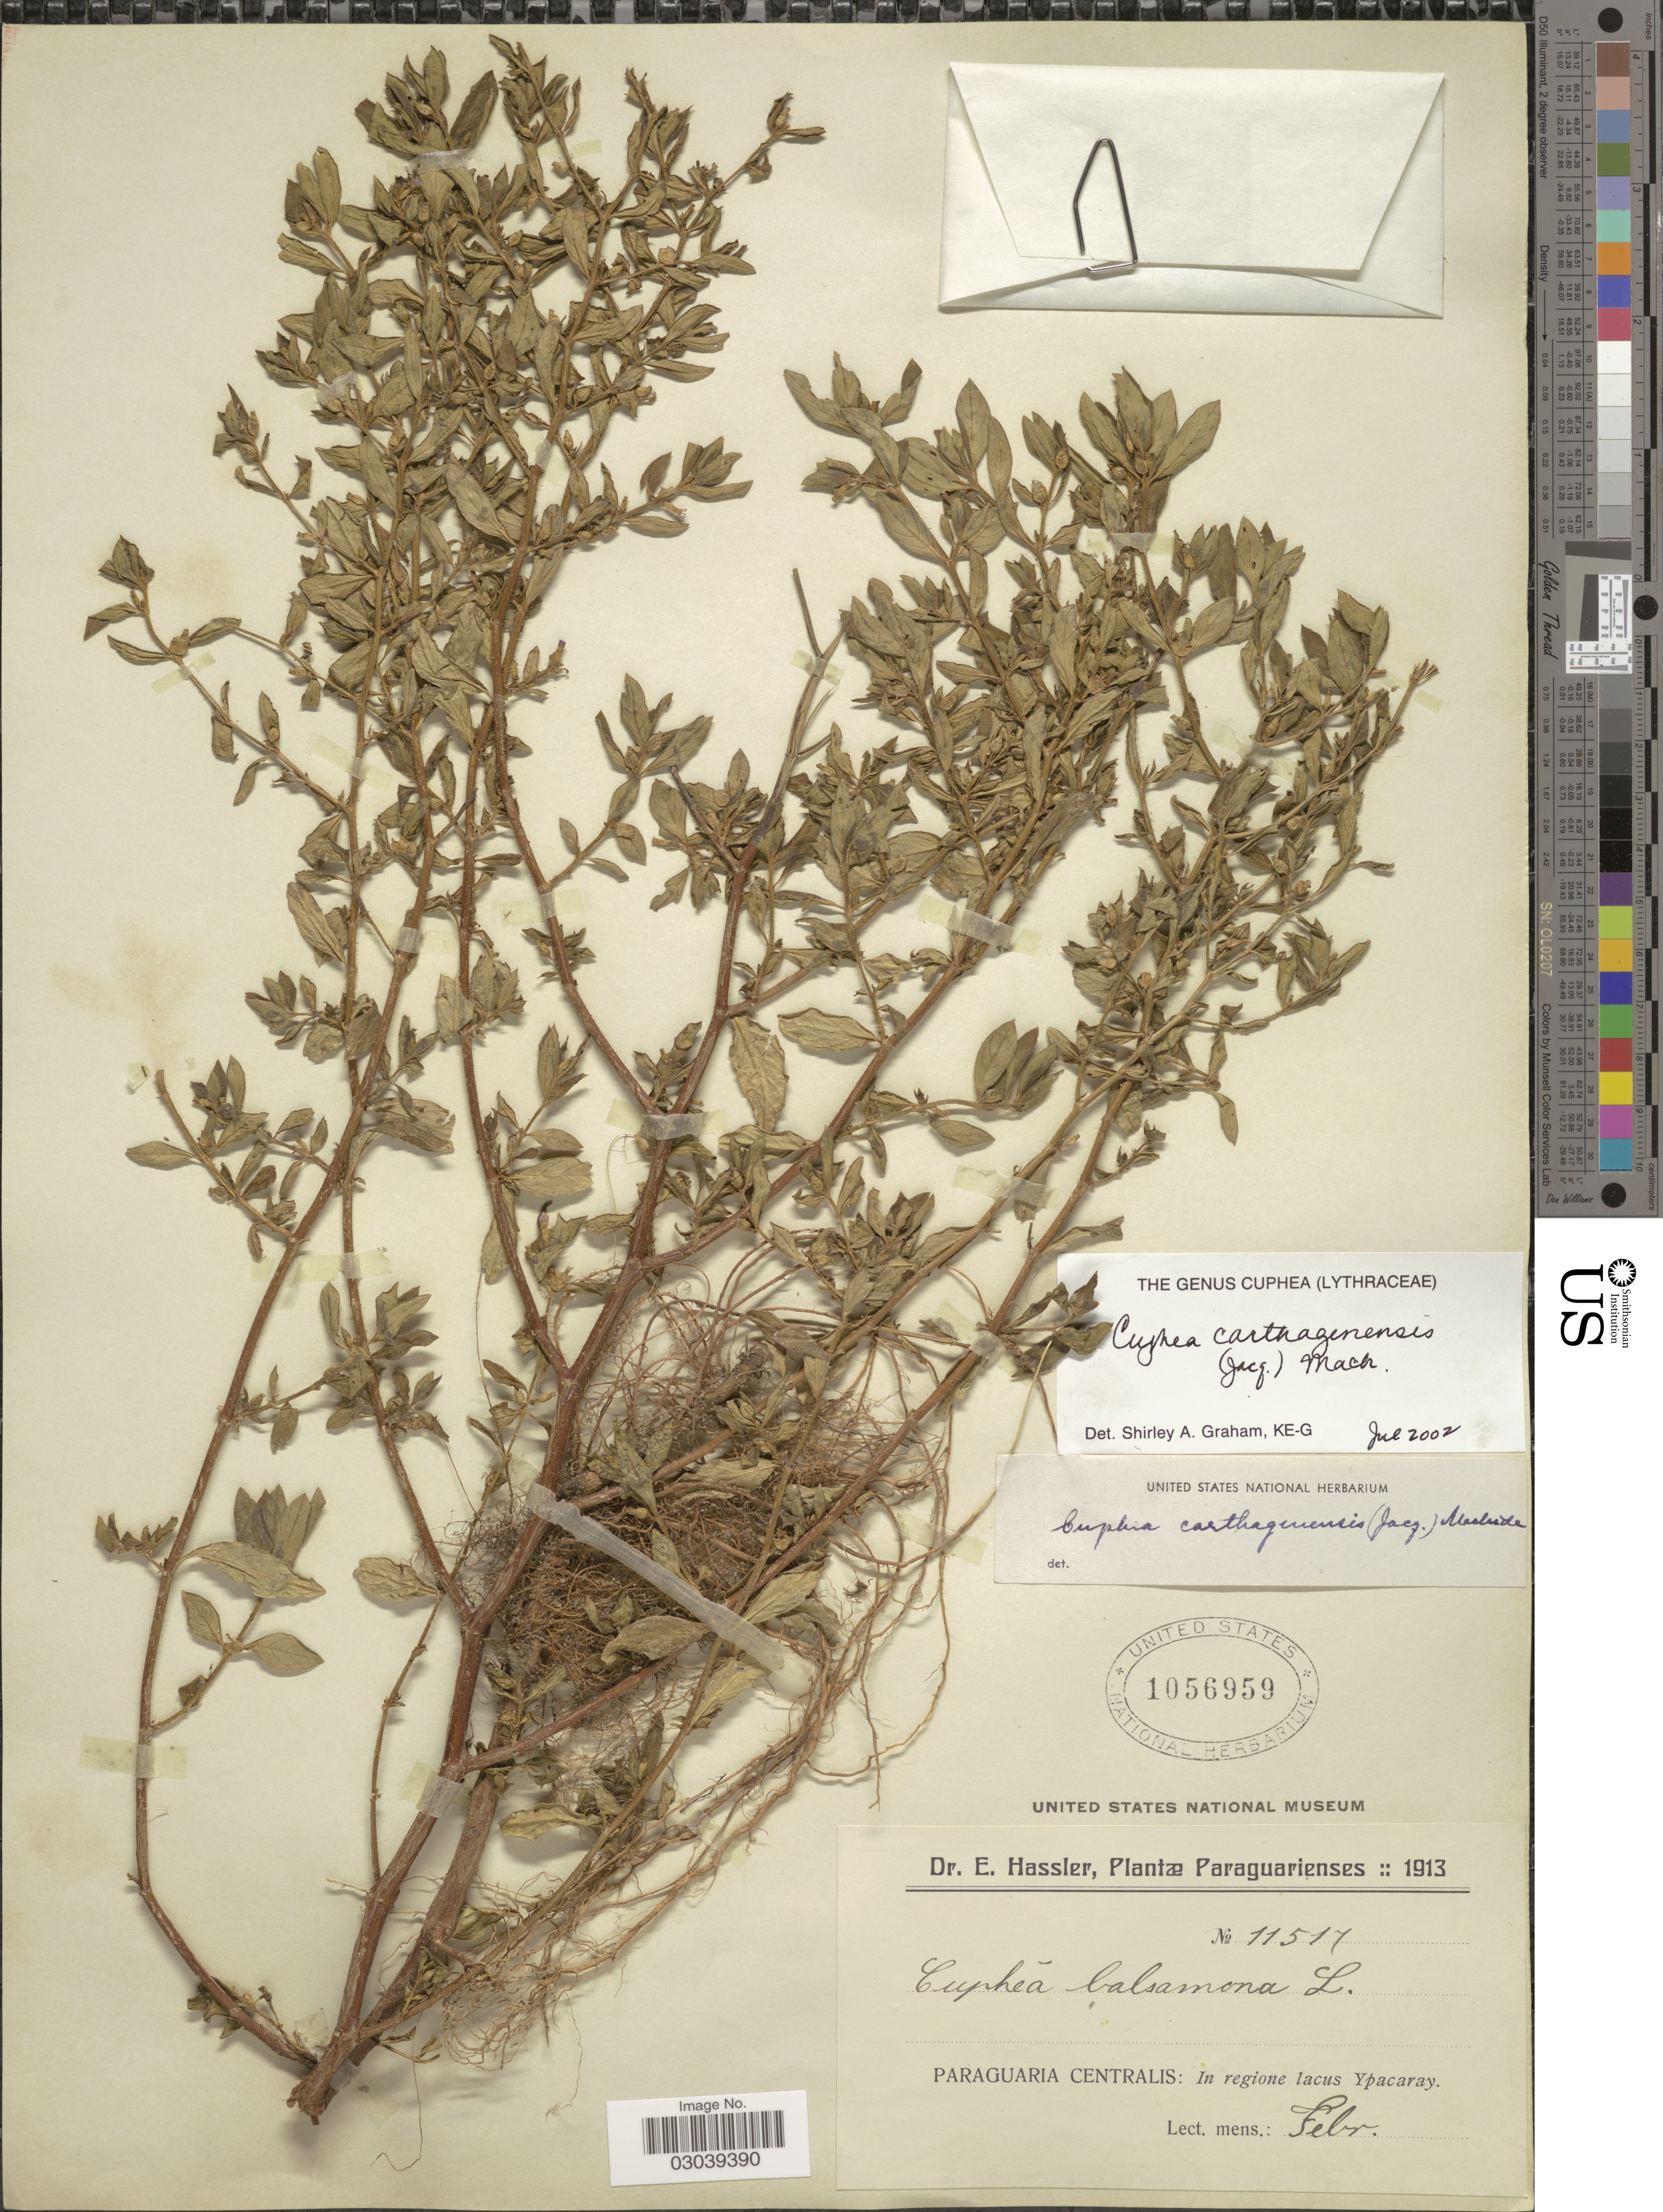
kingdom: Plantae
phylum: Tracheophyta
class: Magnoliopsida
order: Myrtales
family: Lythraceae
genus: Cuphea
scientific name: Cuphea carthagenensis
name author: (Jacq.) J.F. Macbr.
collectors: E. Hassler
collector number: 11517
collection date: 1913-02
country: Paraguay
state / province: Paraguari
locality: Paraguaria Centralis: In regione lacus Ypacaray.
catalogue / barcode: US 1056959